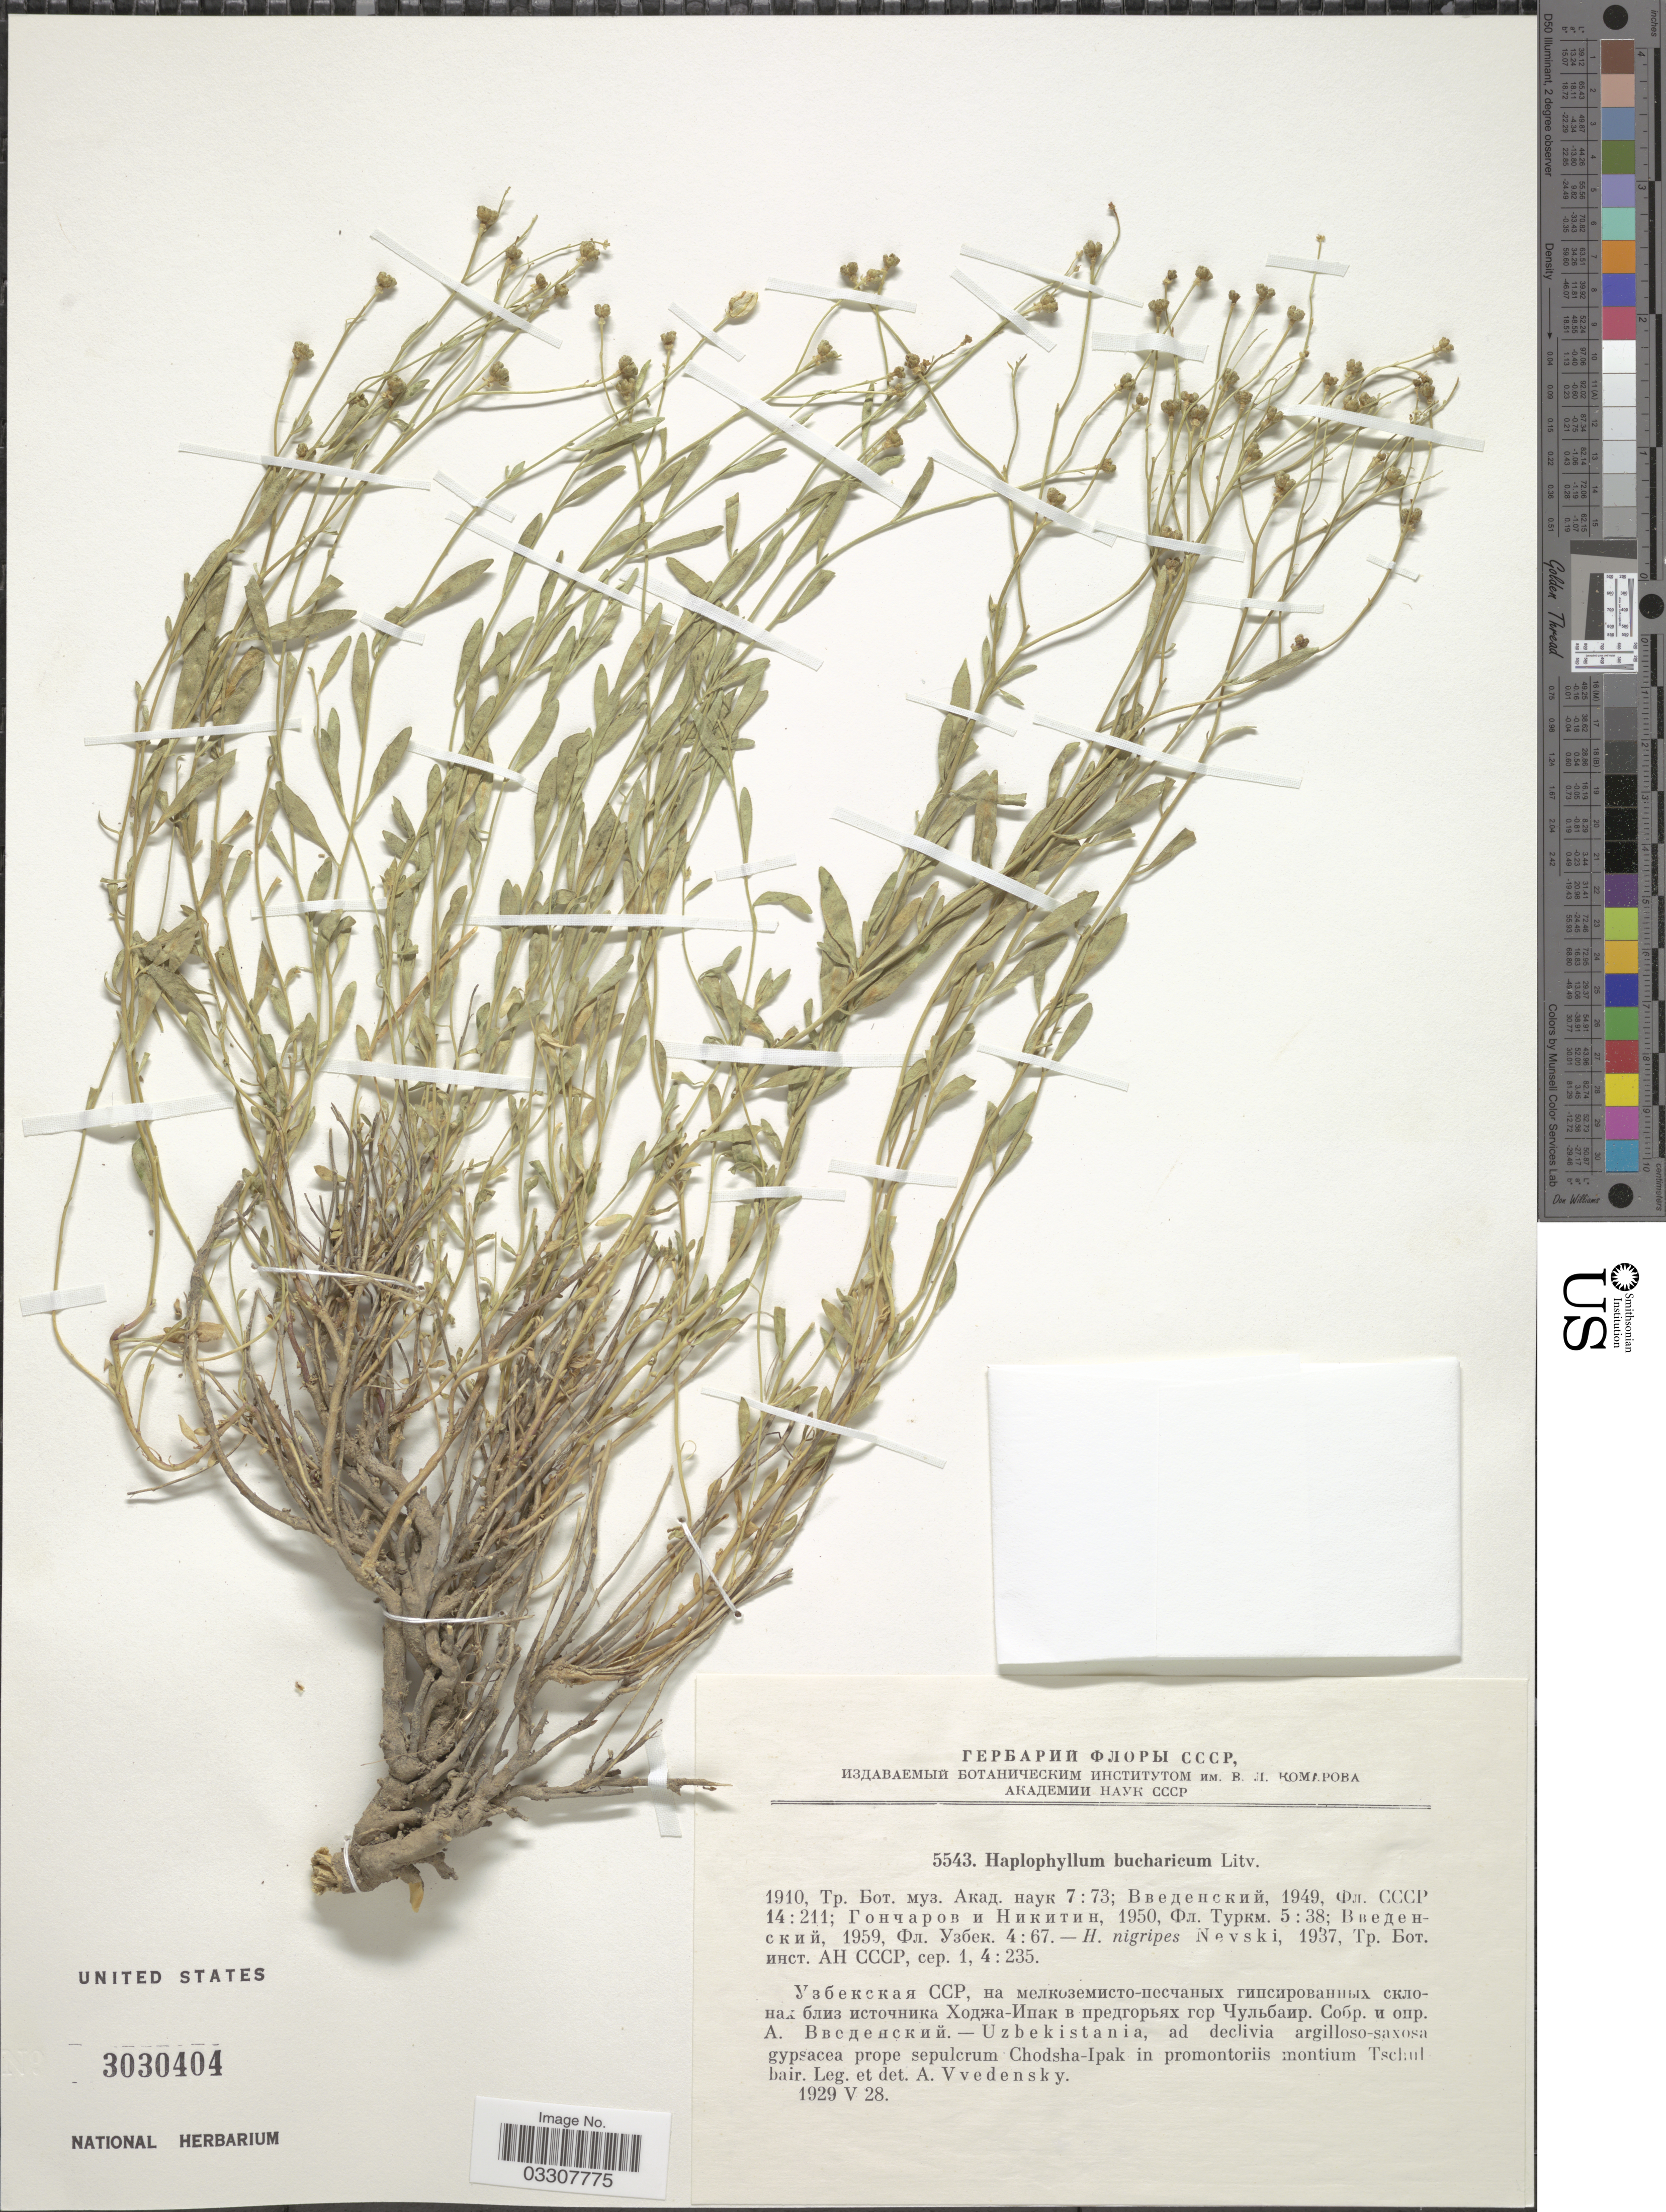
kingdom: Plantae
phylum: Tracheophyta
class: Magnoliopsida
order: Sapindales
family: Rutaceae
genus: Haplophyllum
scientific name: Haplophyllum bucharicum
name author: Litv.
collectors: A. Vvedensky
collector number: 5543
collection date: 1929-05-28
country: Uzbekistan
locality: Uzebekistania, ad declivia argilloso-saxosa gypsacea prope sepulcrum Chodsha-Ipak in promontoriis montium Tschul bair.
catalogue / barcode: US 3030404